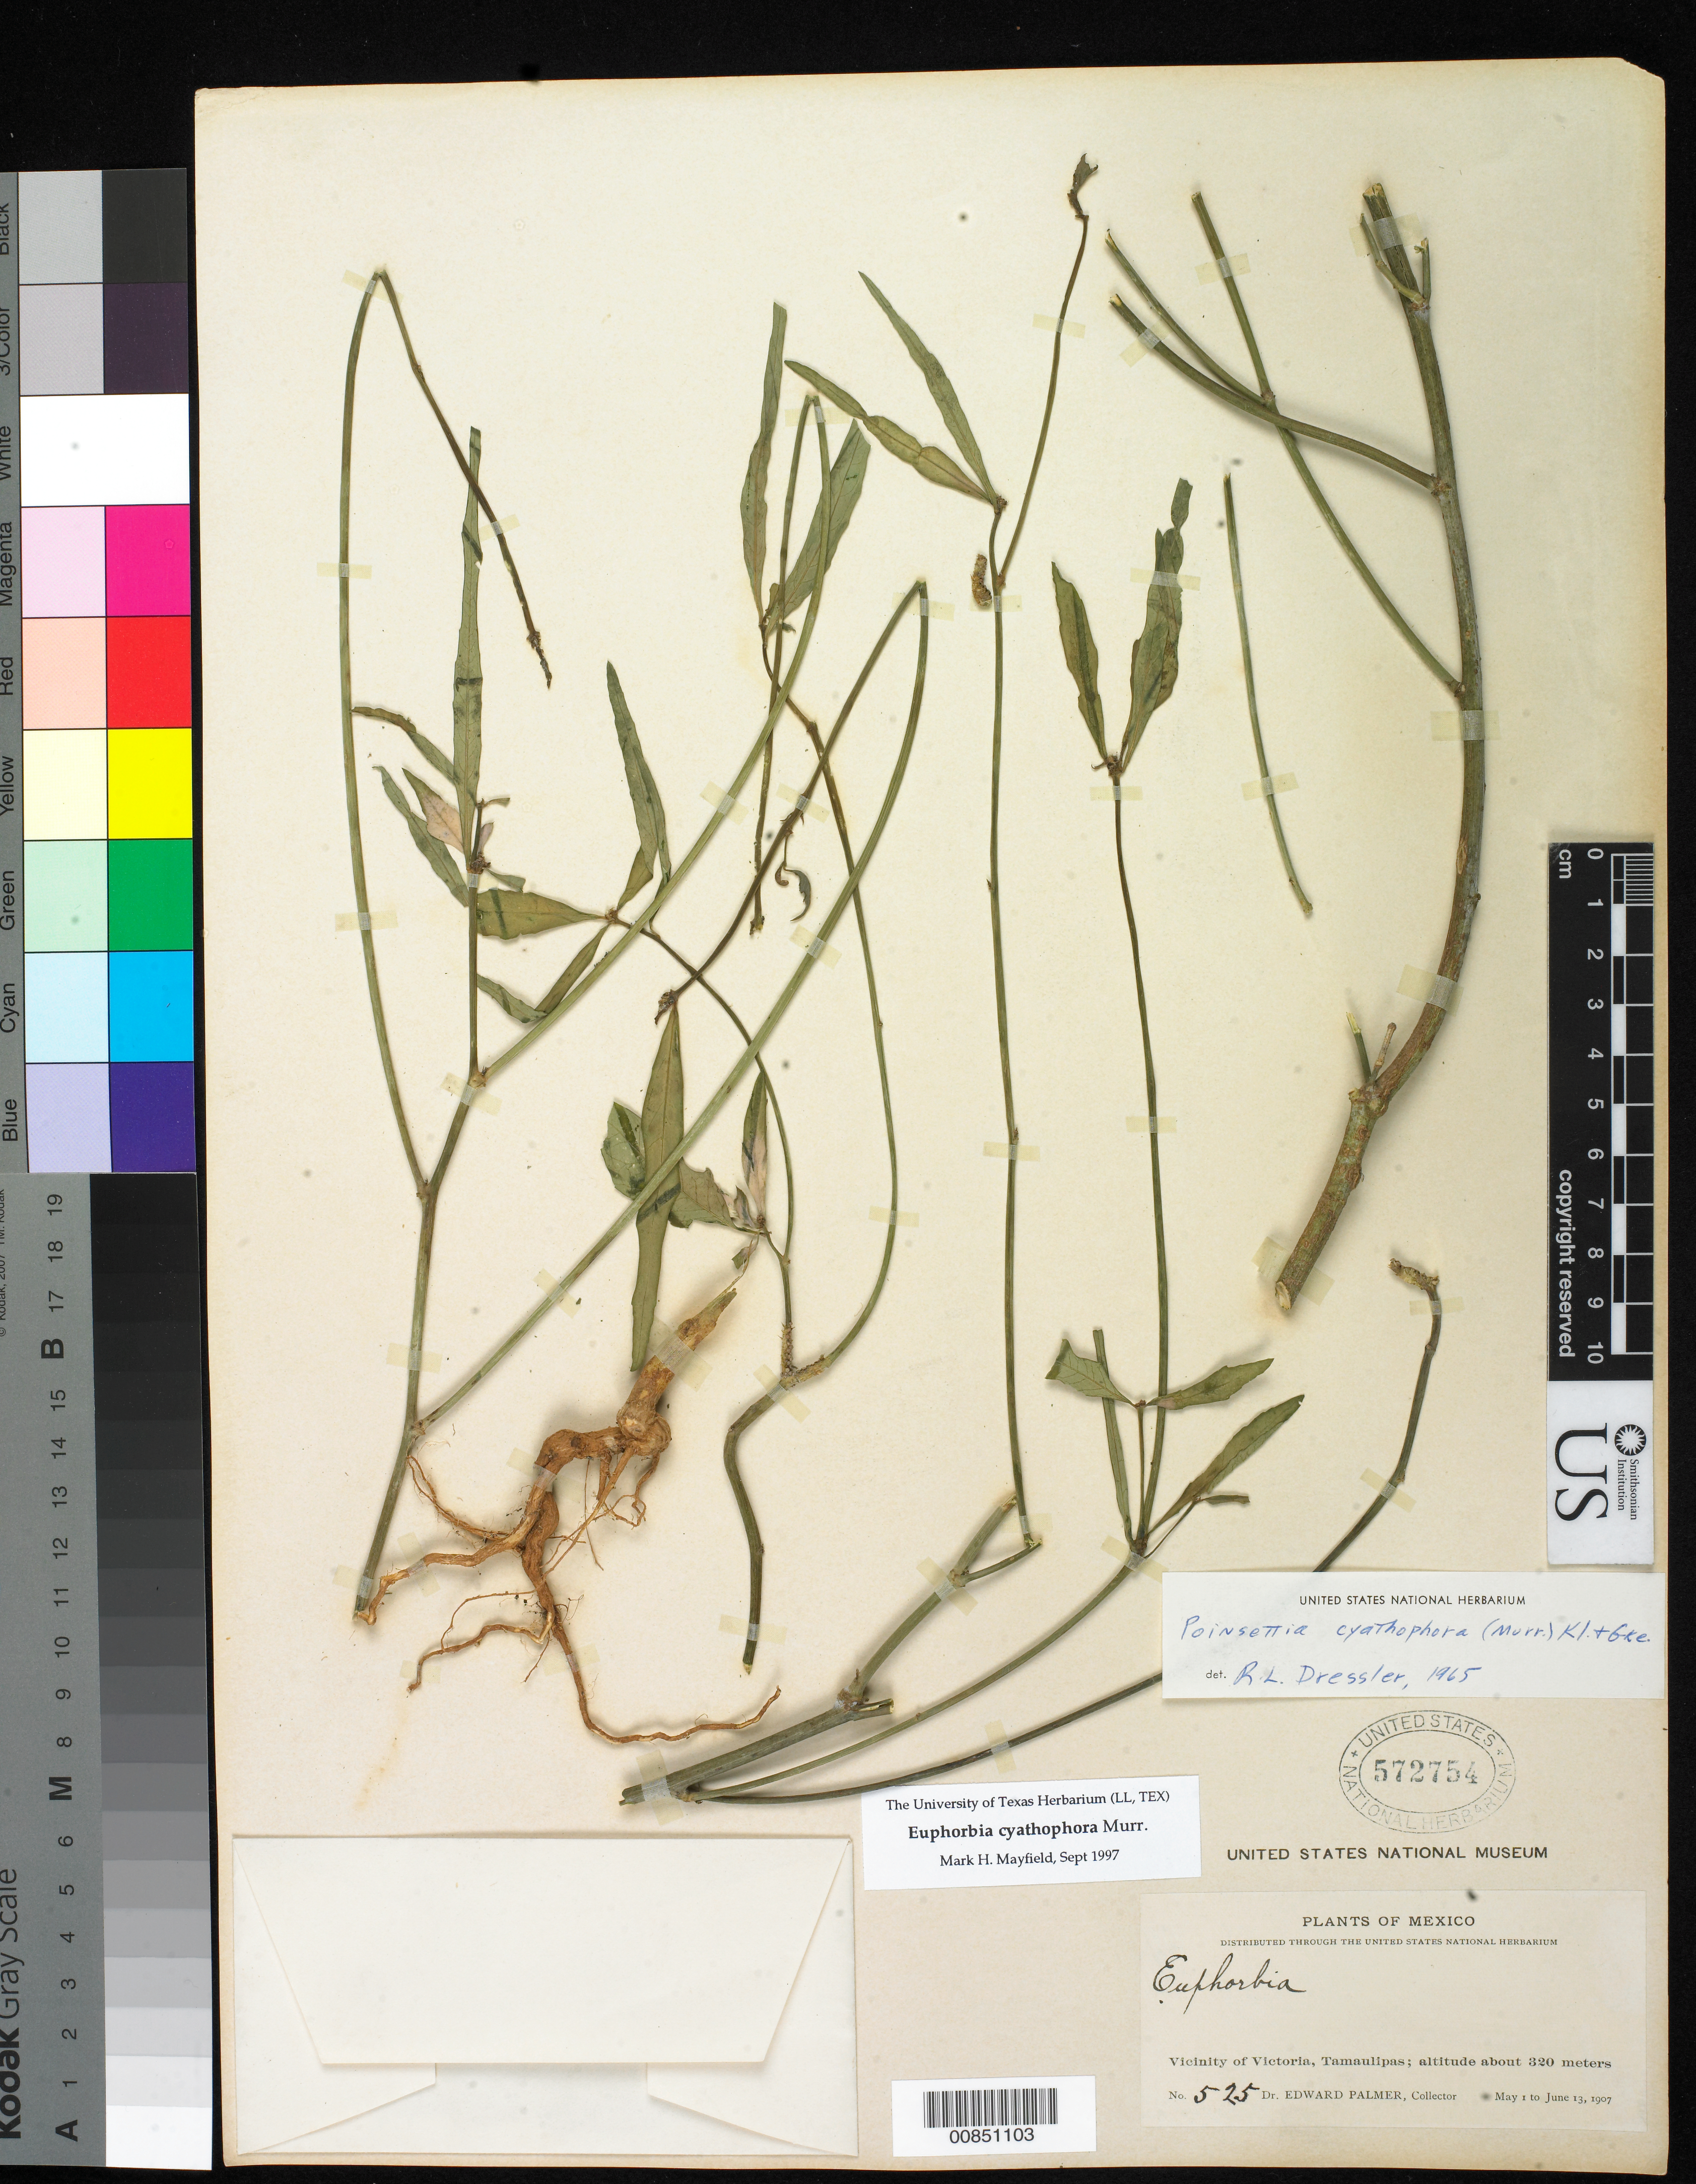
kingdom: Plantae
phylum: Tracheophyta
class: Magnoliopsida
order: Malpighiales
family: Euphorbiaceae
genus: Euphorbia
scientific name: Euphorbia heterophylla var. cyathophora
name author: (Murr.) Griseb.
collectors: E. Palmer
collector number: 525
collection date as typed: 01 May 1907 to 13 Jun 1907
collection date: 1907-05-01/1907-06-13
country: Mexico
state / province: Tamaulipas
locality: Vicinity of Victoria.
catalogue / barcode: US 572754